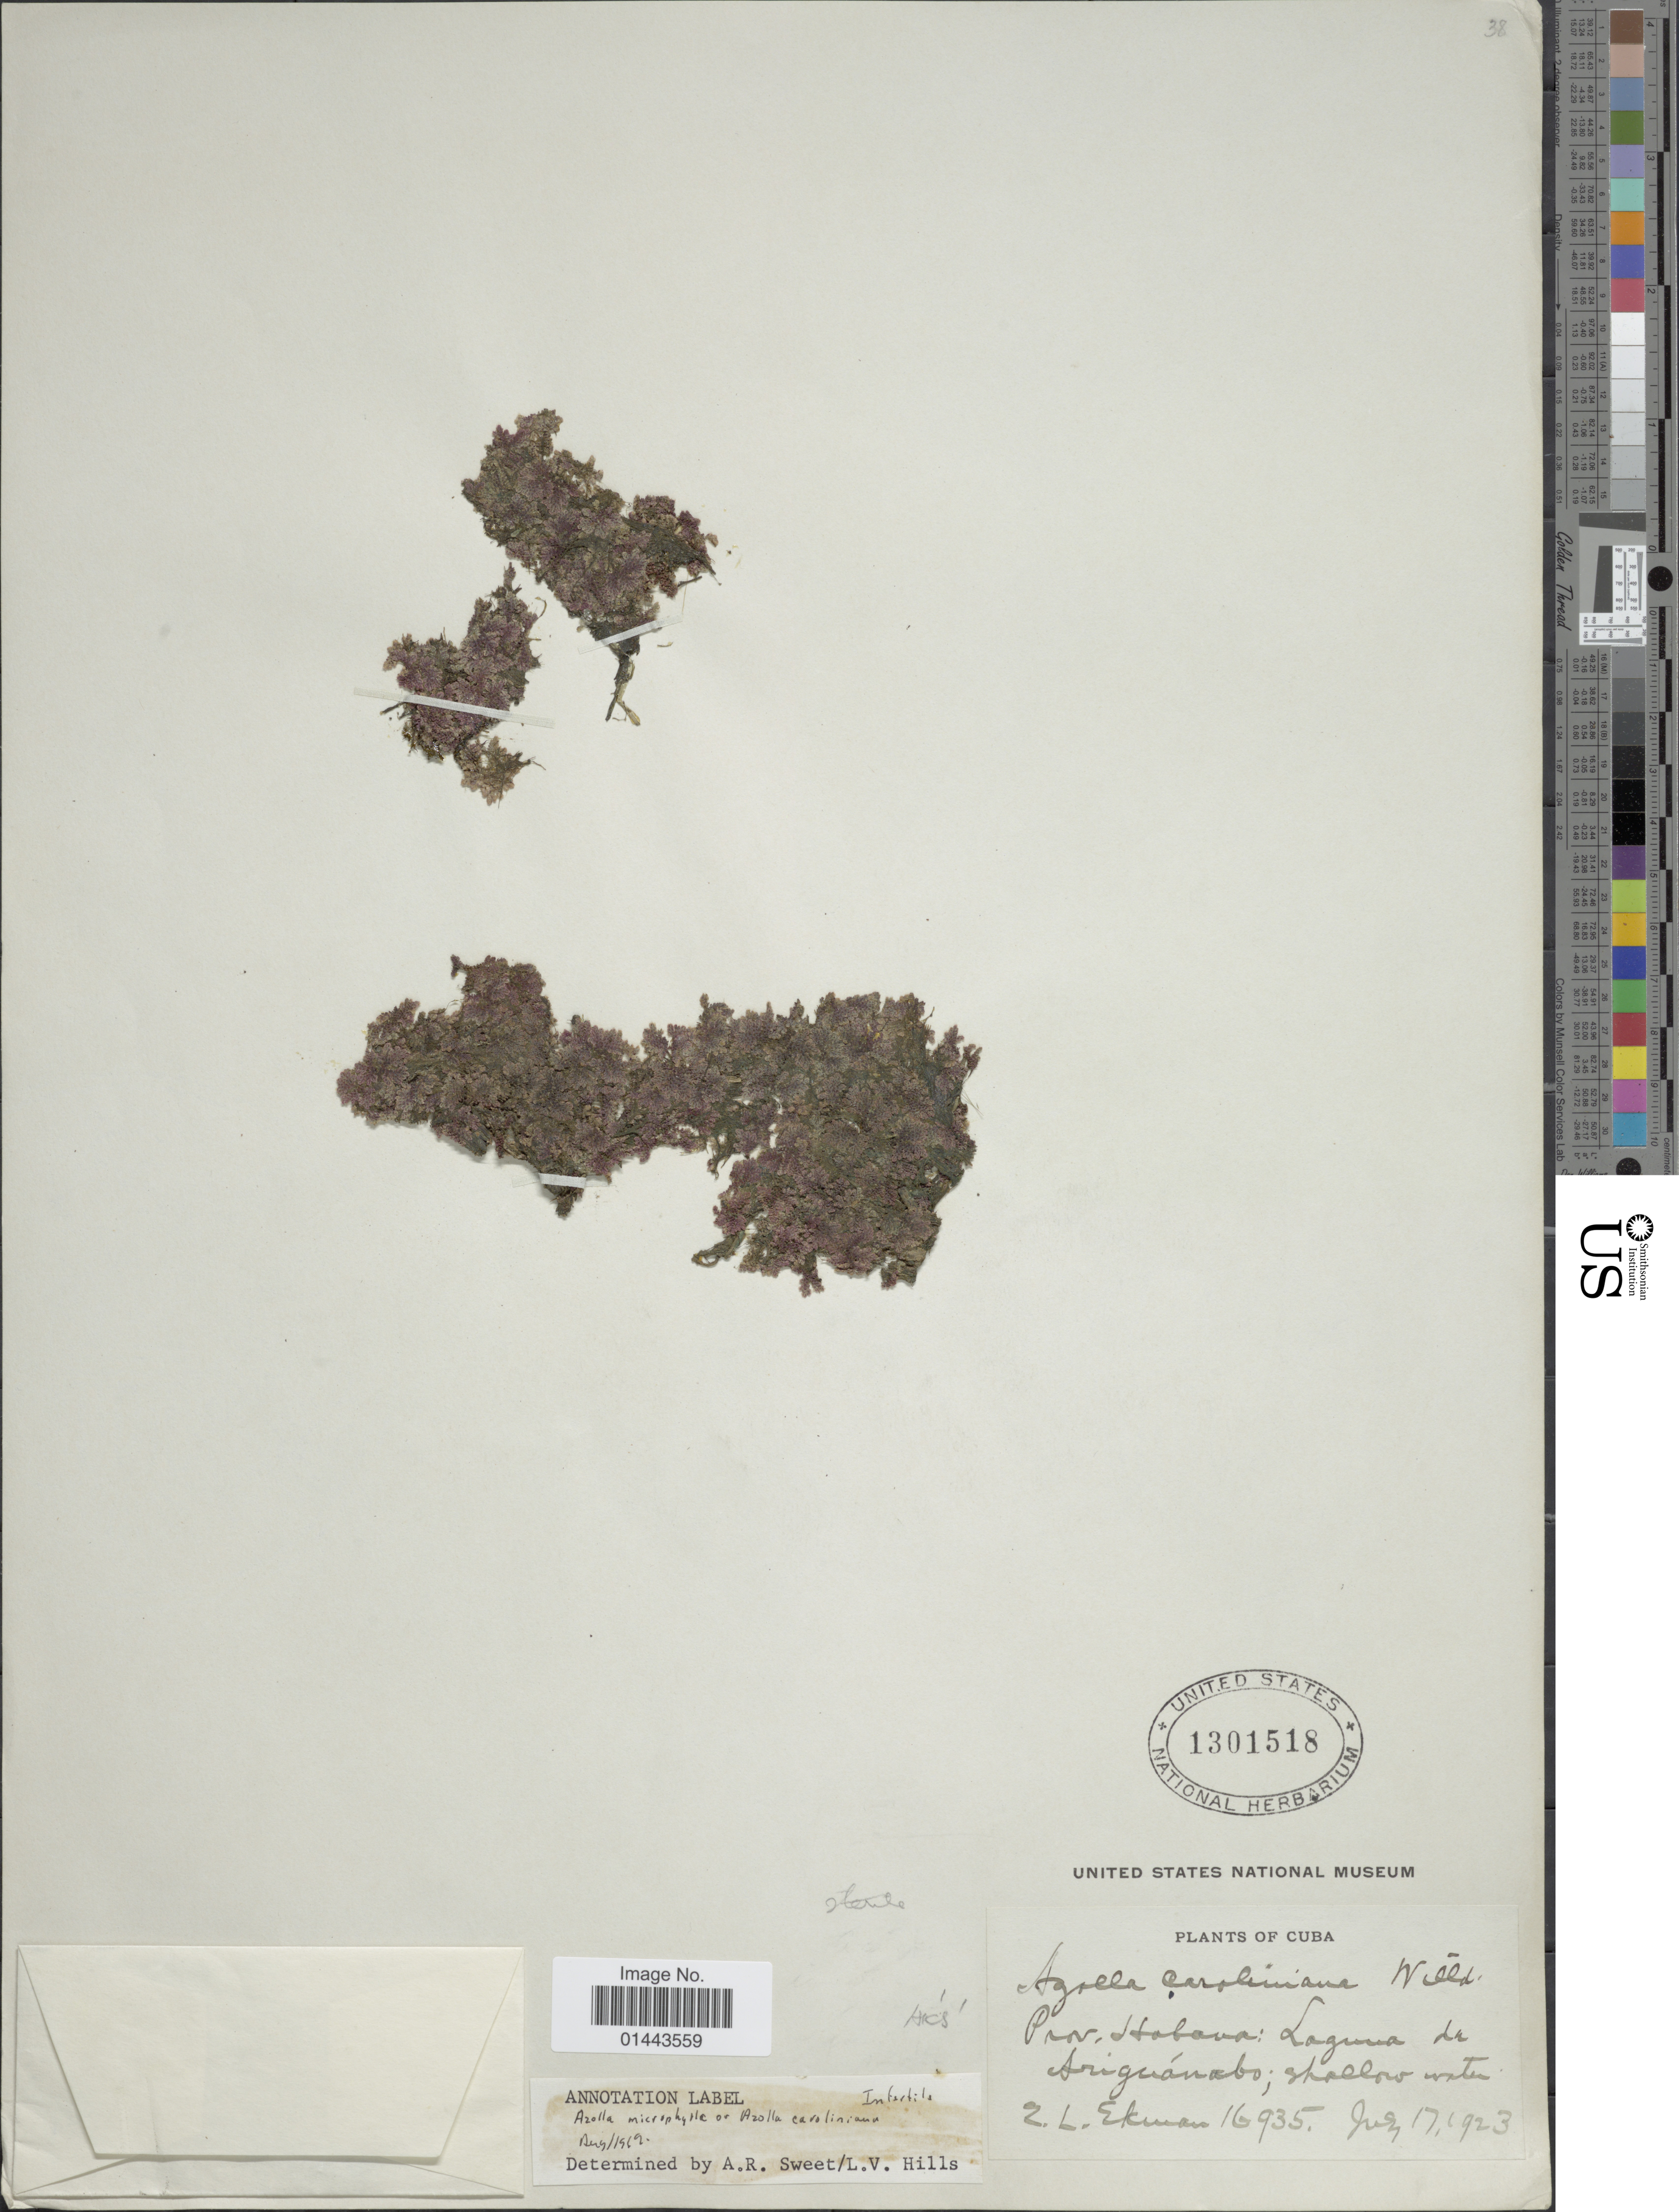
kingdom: Plantae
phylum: Tracheophyta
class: Polypodiopsida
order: Salviniales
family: Salviniaceae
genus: Azolla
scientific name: Azolla caroliniana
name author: Willd.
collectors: E. L. Ekman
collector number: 16935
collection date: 1923-07-17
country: Cuba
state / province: La Habana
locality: Habana: Laguna da Ariguanabo; shallow water.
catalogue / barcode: US 1301518